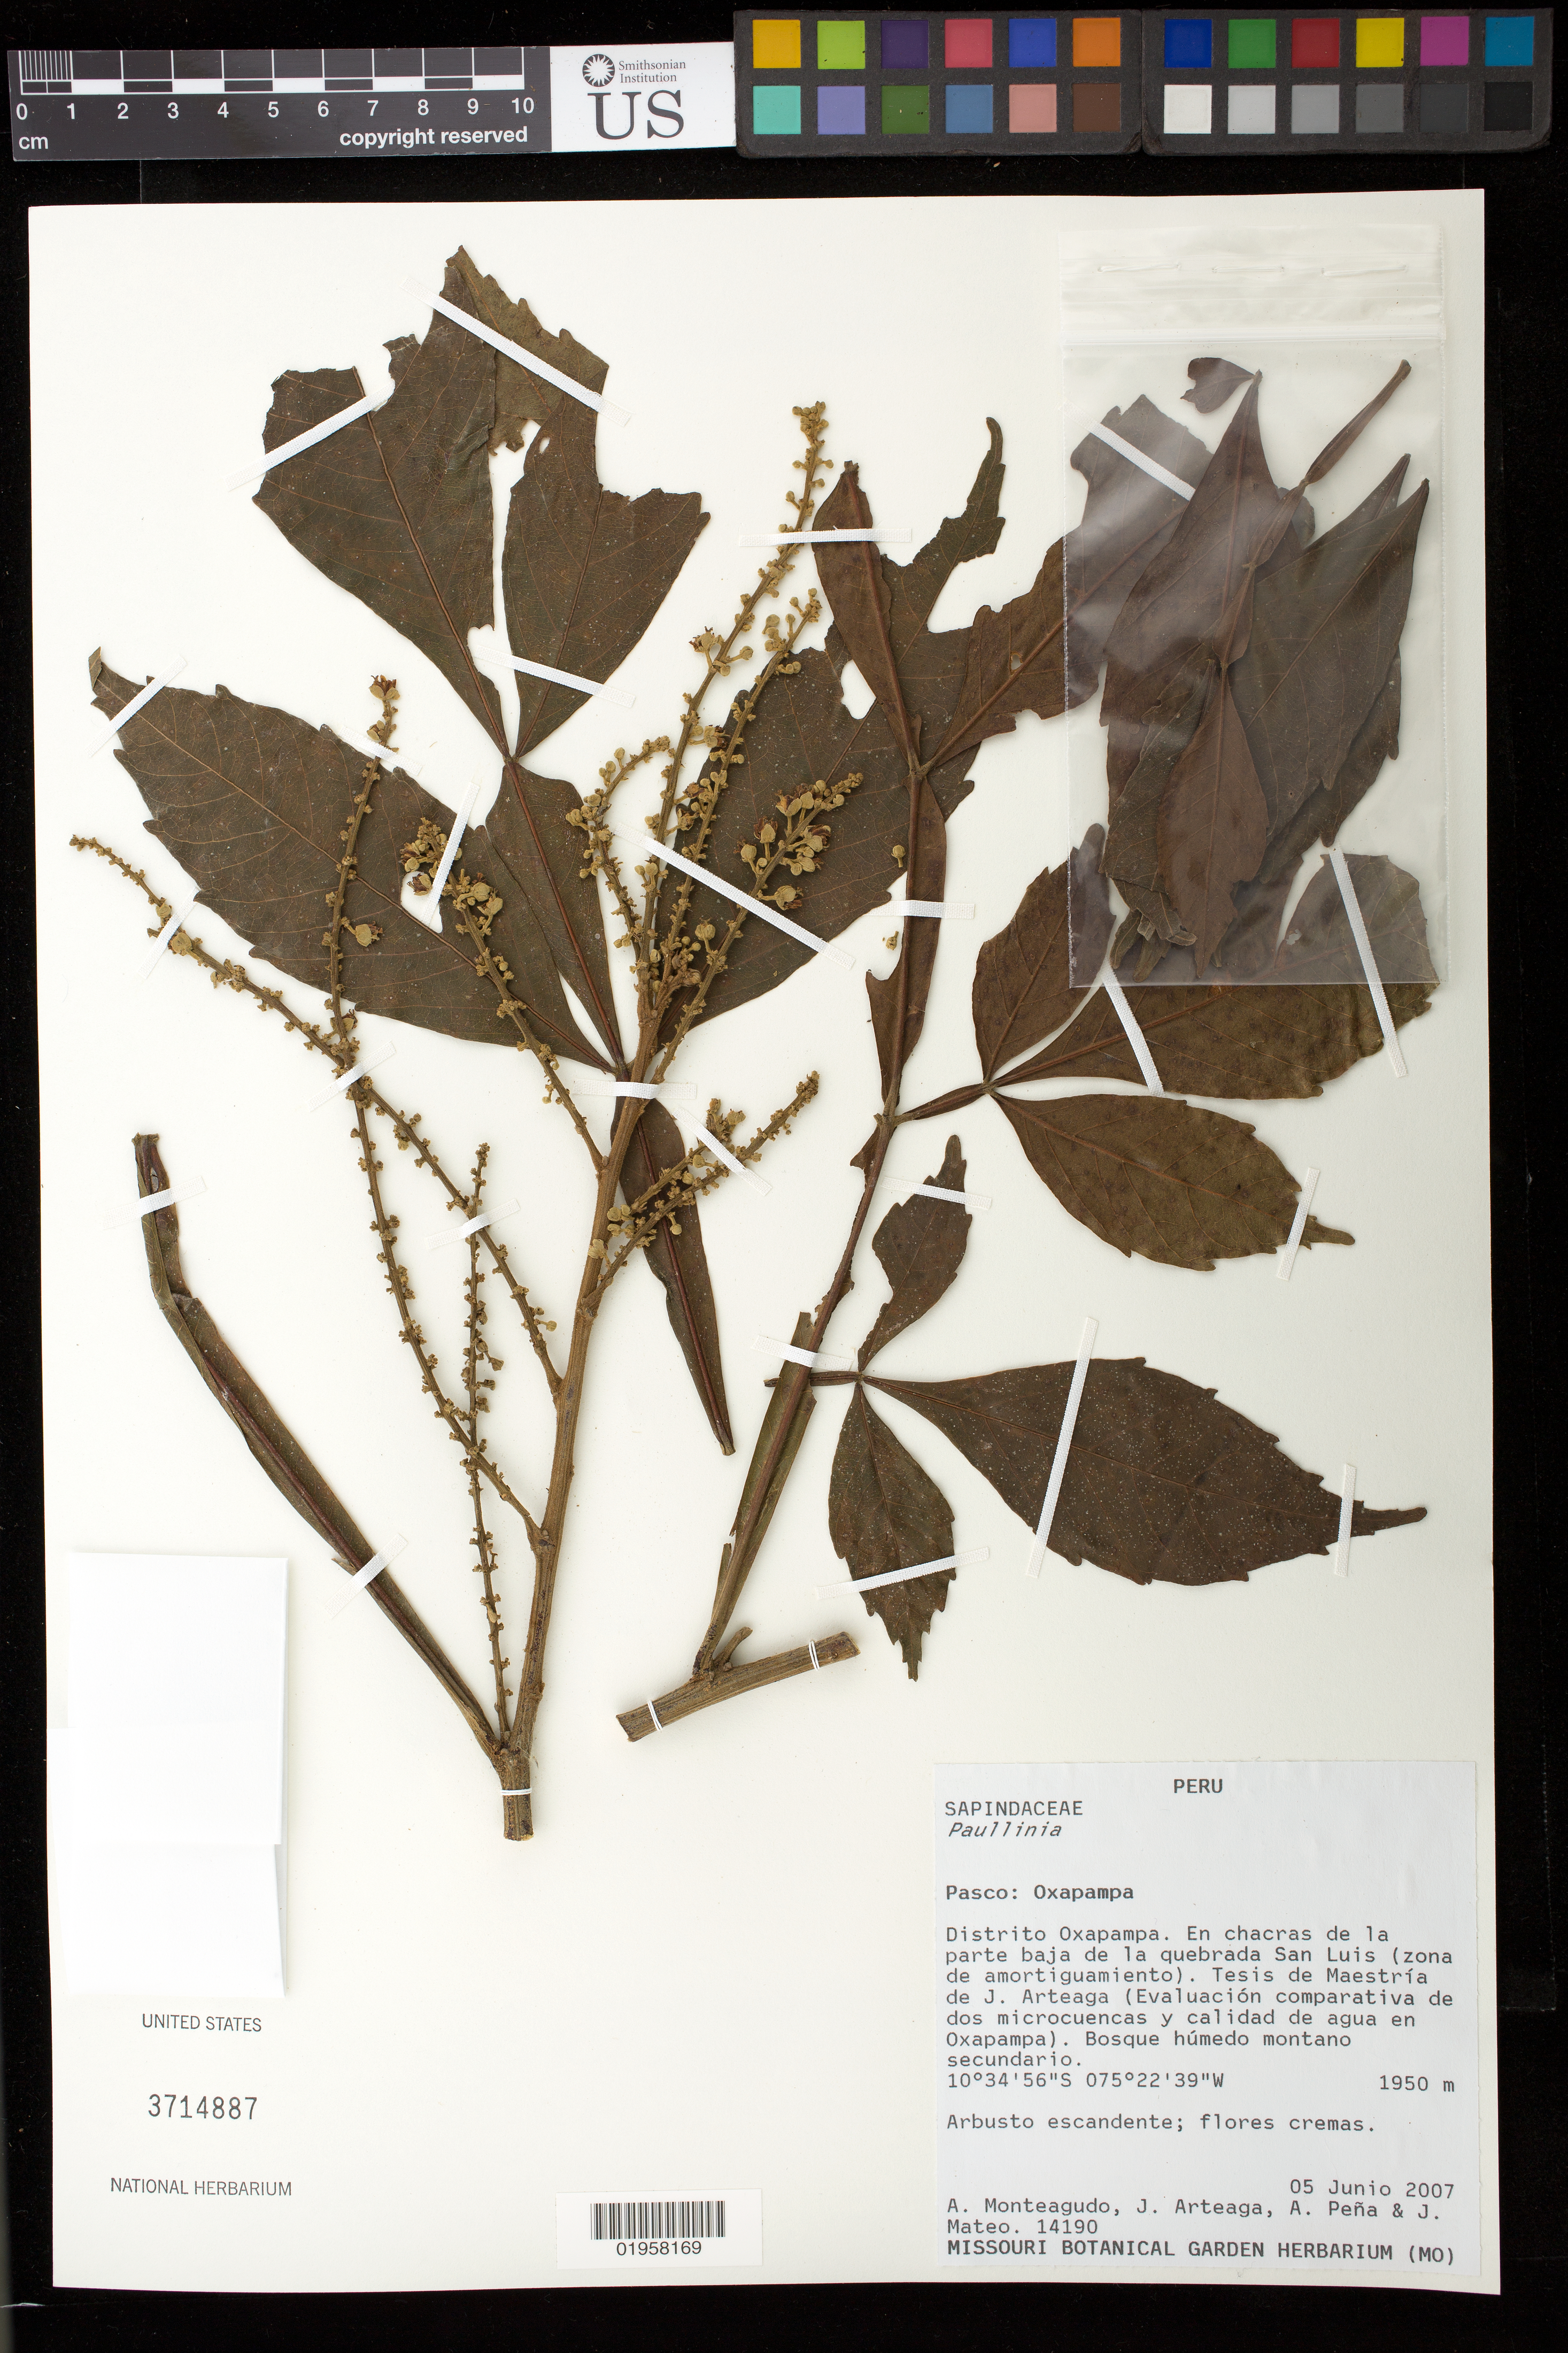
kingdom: Plantae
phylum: Tracheophyta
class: Magnoliopsida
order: Sapindales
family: Sapindaceae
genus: Paullinia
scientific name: Paullinia sp.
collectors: A. Monteagudo, J. Arteaga, A. Pena & J. Mateo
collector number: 14190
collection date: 2007-06-05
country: Peru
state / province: Pasco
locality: Oxapampa. Distrito Oxapampa. Quebrada San Luis (zona de amortiguamiento)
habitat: Bosque húmedo montano secundario. En chacras de la parte baja de lla quebrada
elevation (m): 1950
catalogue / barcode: US 3714887